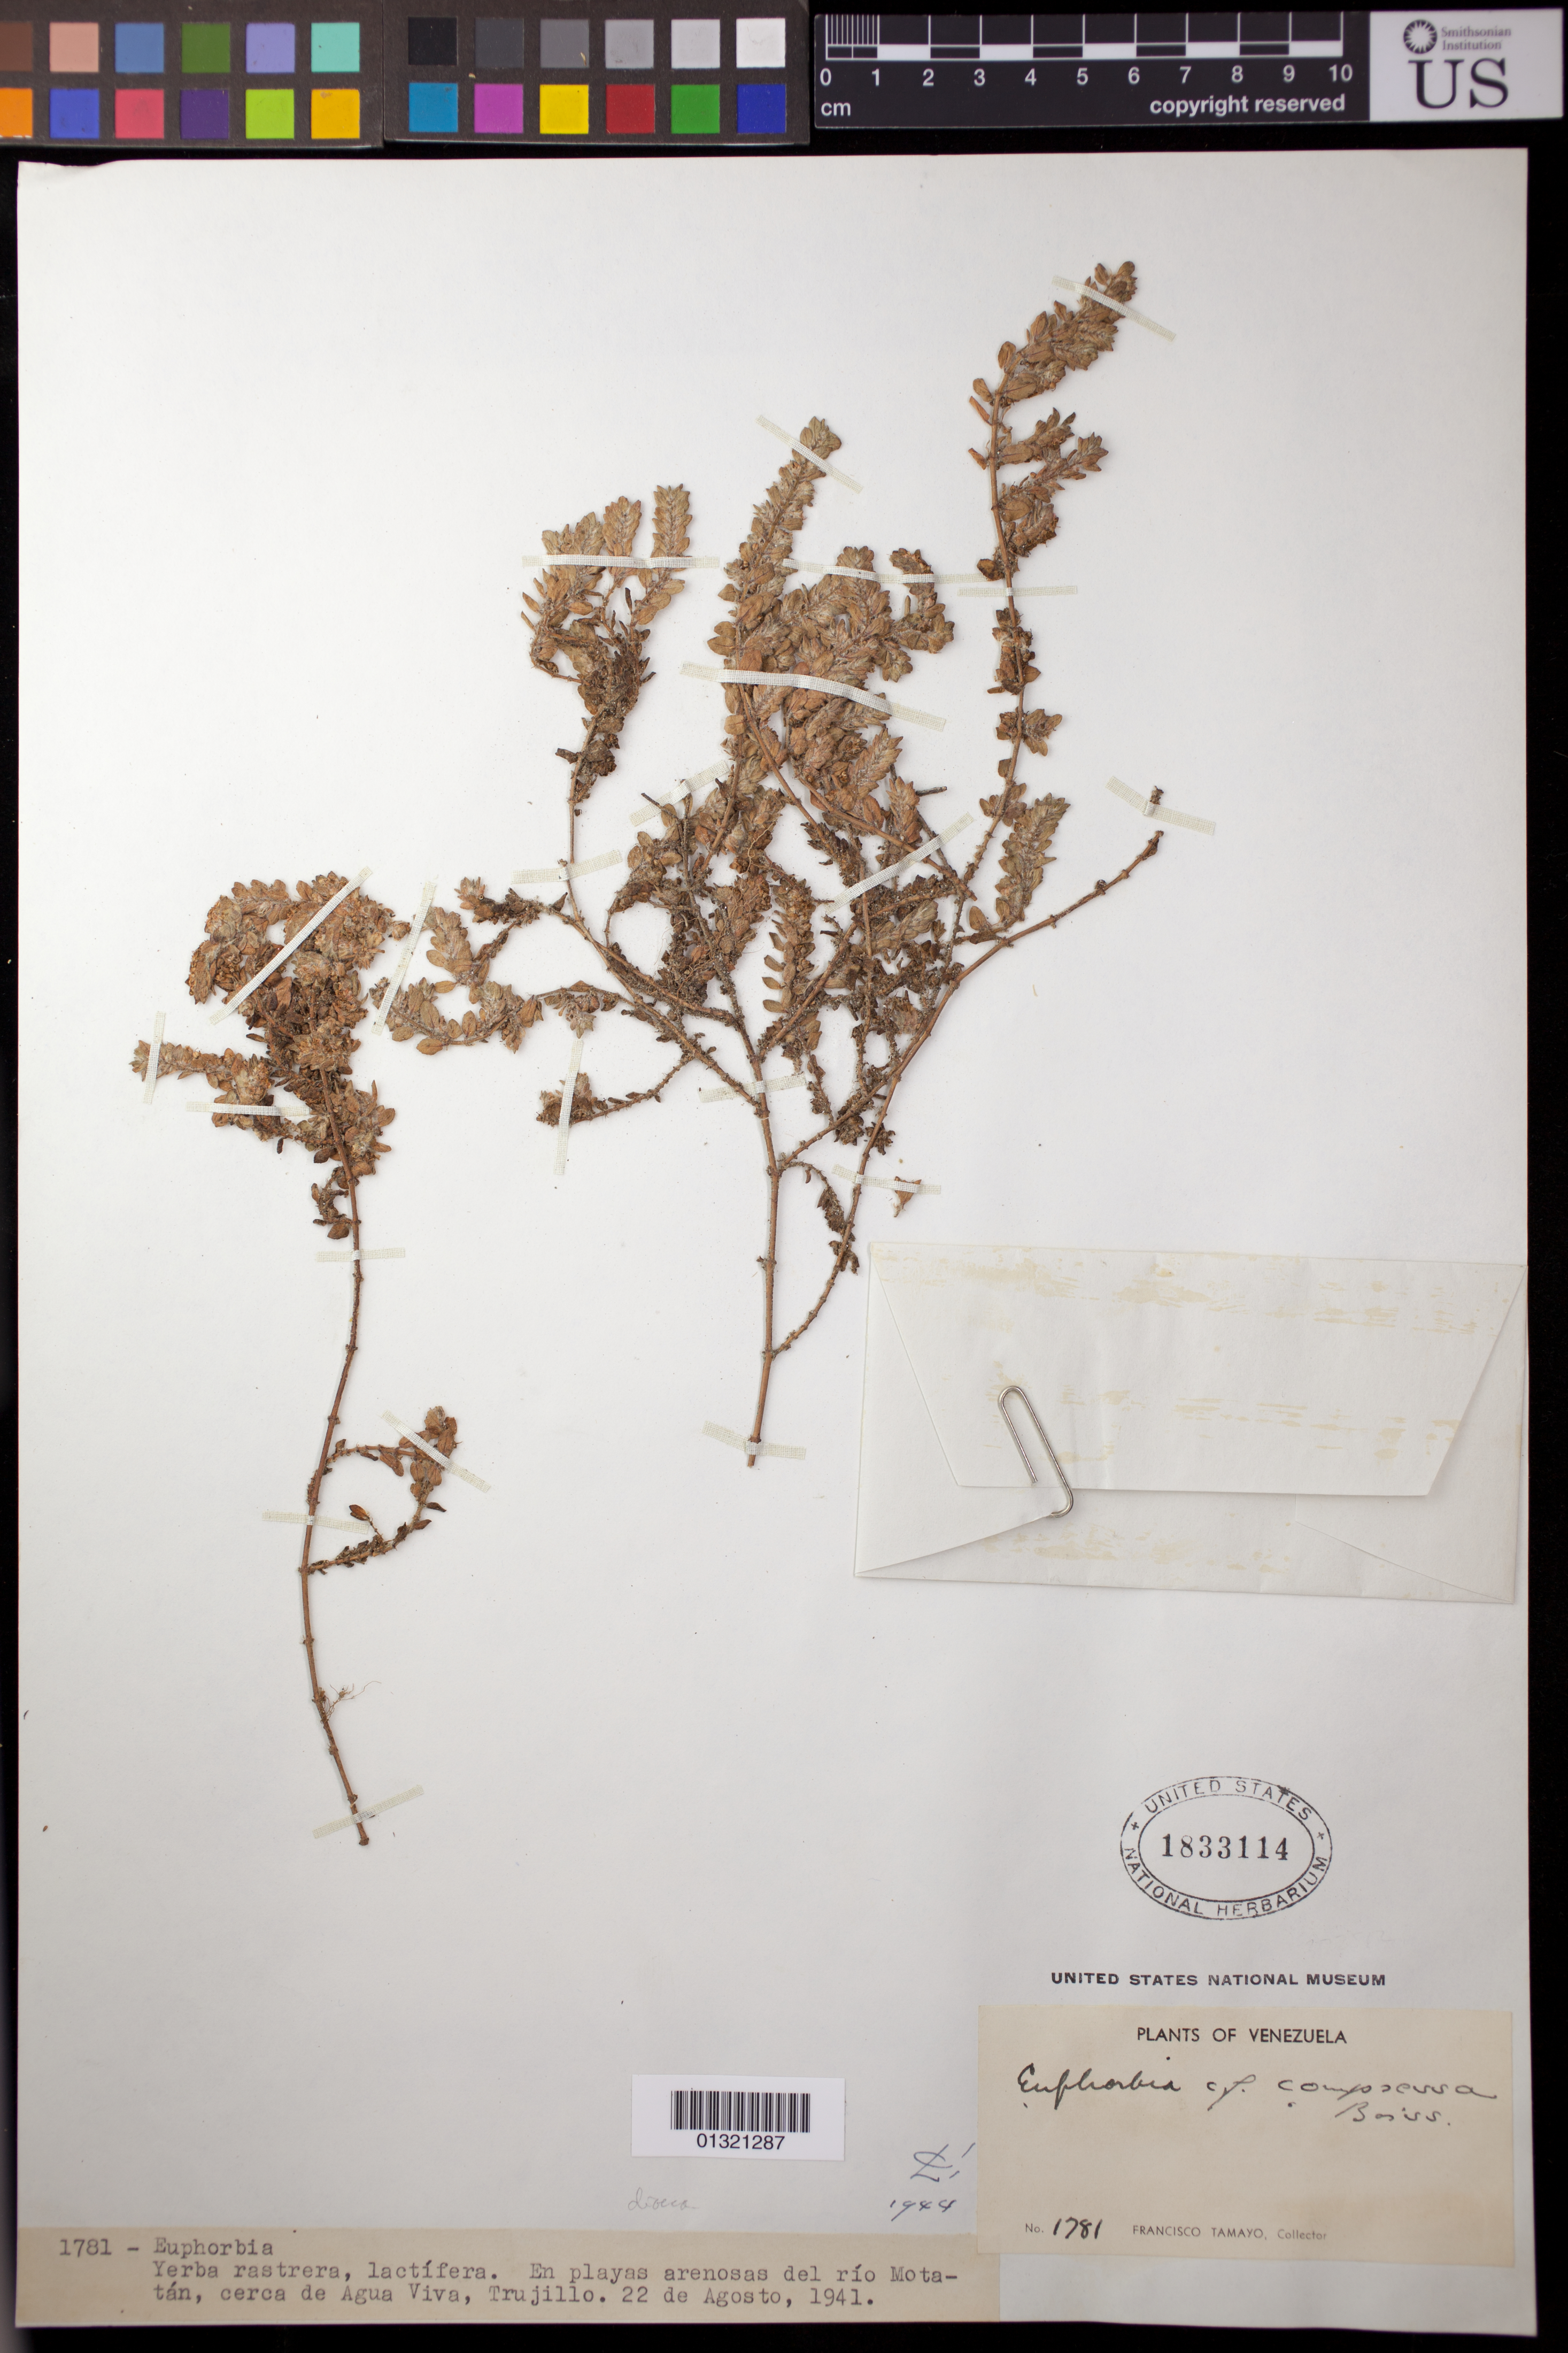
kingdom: Plantae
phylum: Tracheophyta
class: Magnoliopsida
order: Malpighiales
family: Euphorbiaceae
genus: Euphorbia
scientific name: Euphorbia compressa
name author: Boiss.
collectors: F. Tamayo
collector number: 1781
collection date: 1941-08-22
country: Venezuela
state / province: Trujillo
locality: En playas arenosas del Rio Motatan, cerca de Agua Viva [On sandy beaches of the Motatan river, near Agua Viva]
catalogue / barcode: US 1833114